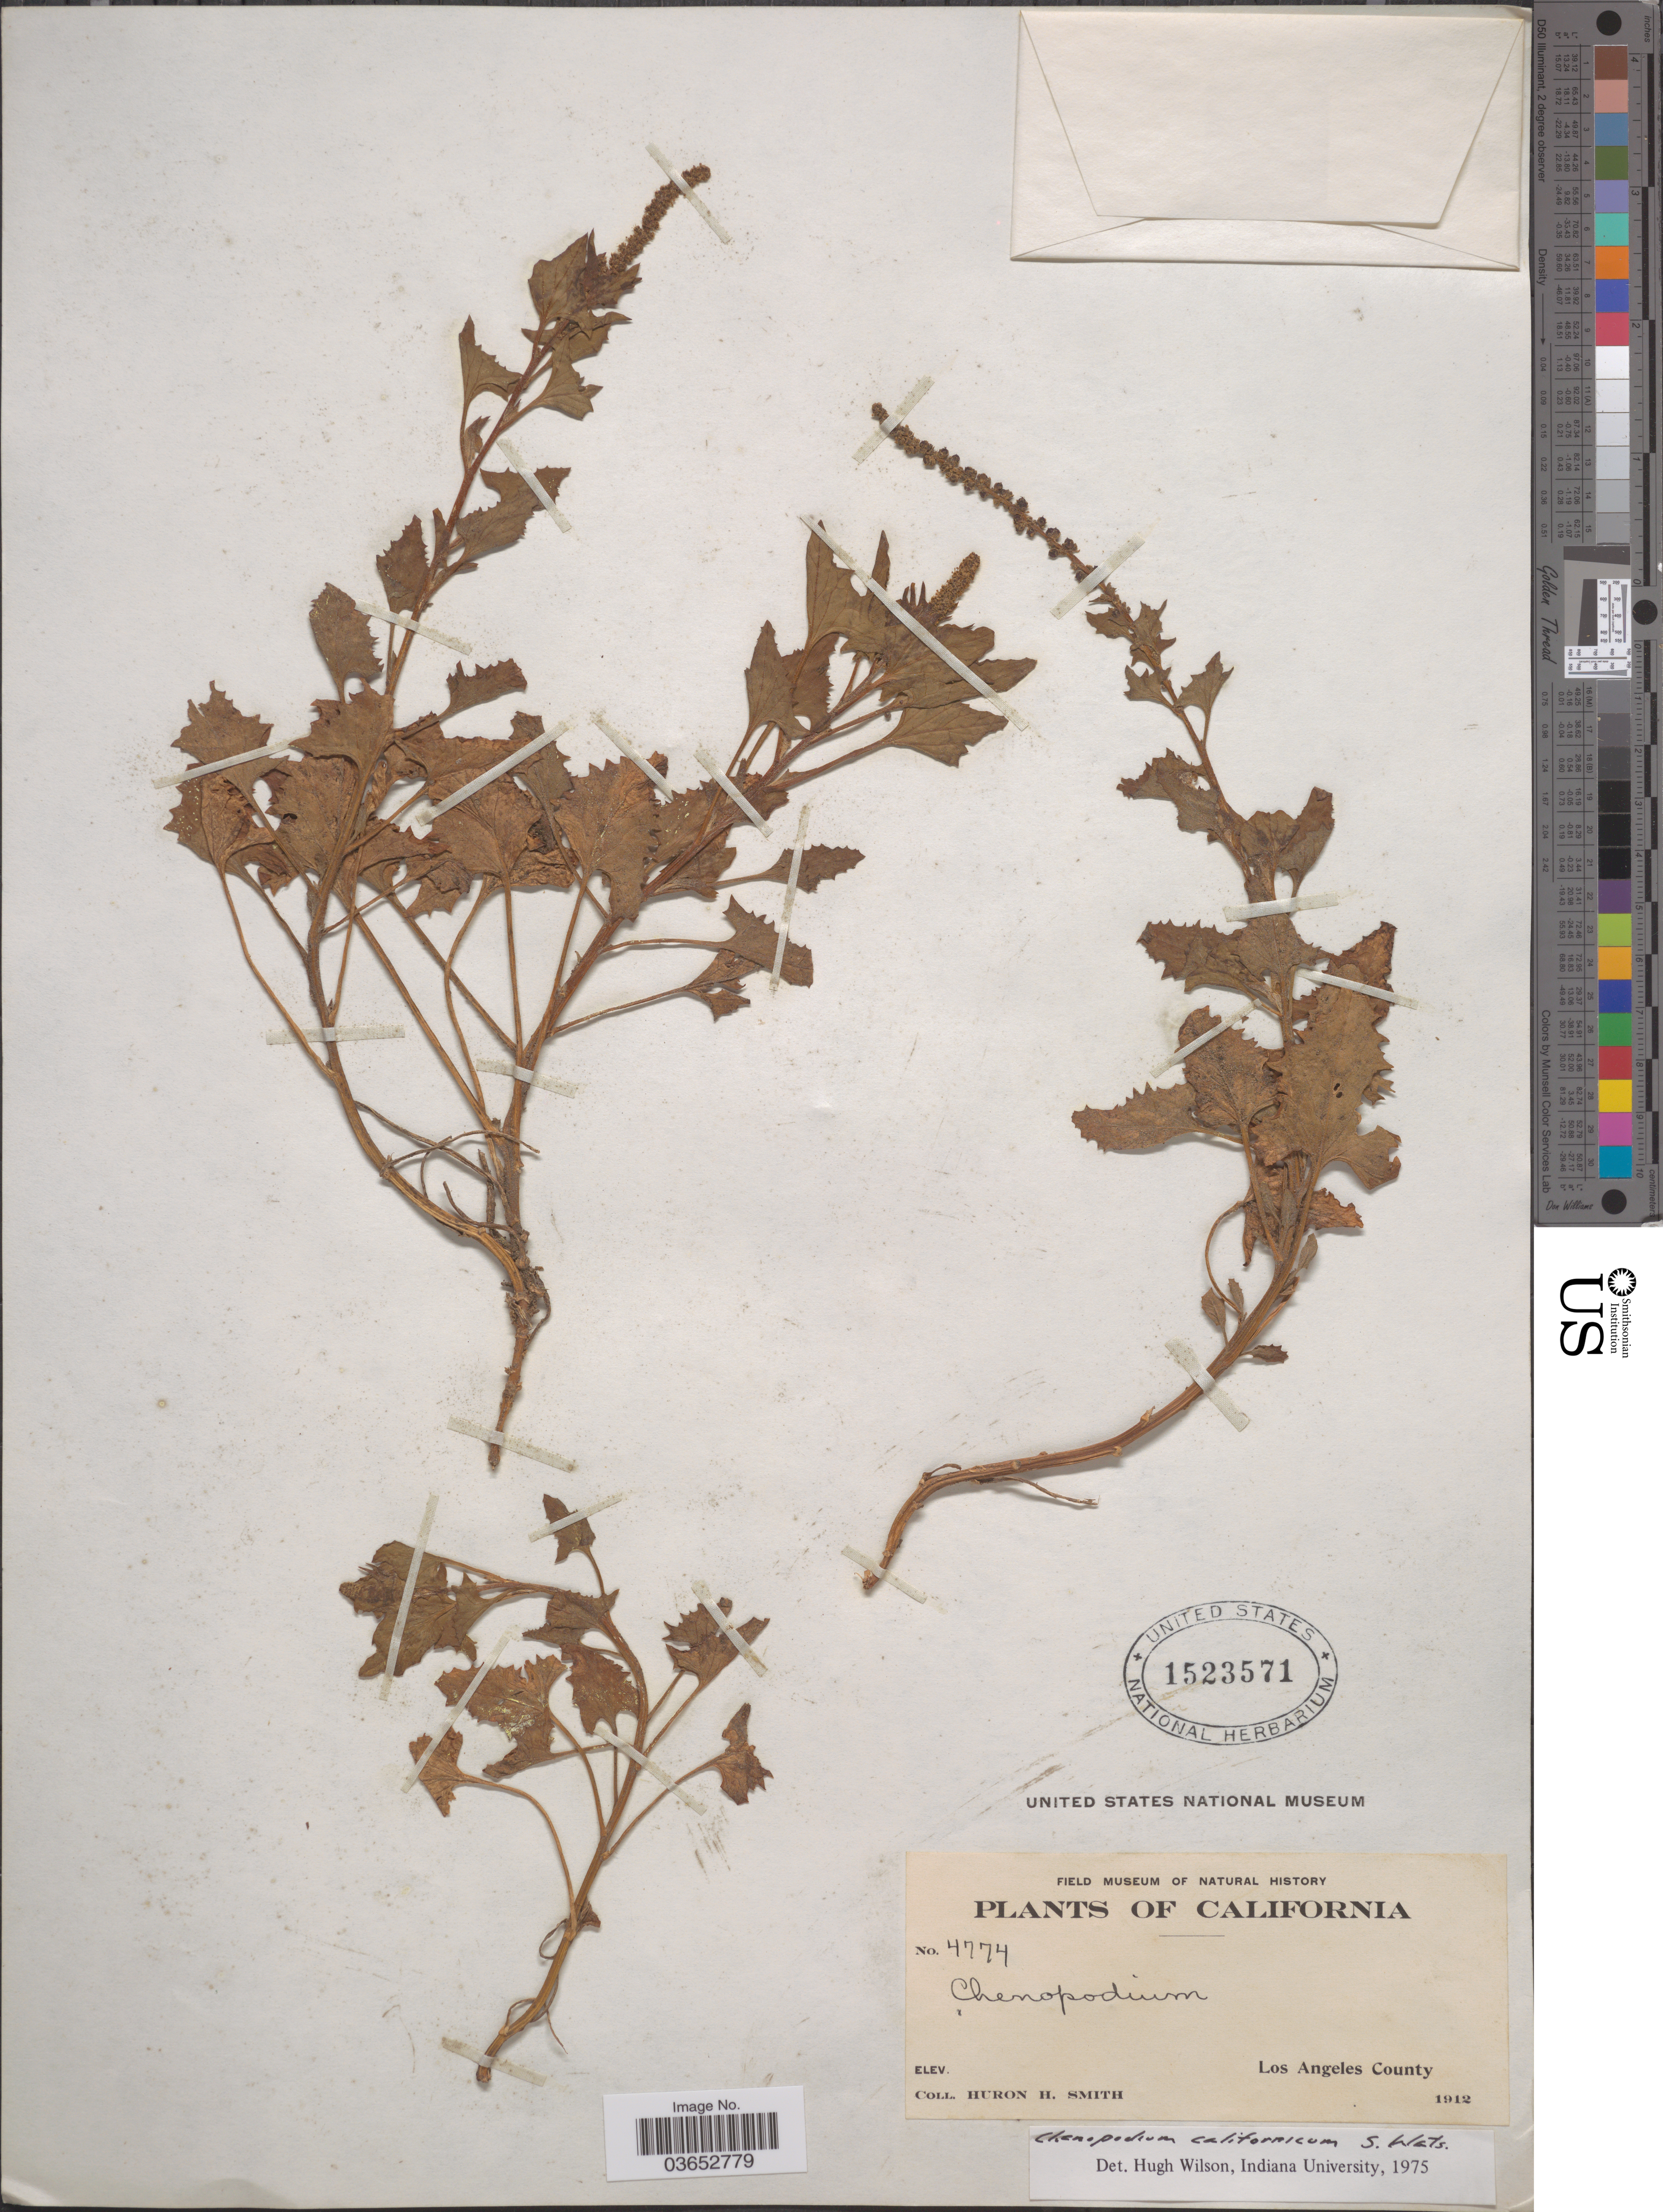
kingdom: Plantae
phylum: Tracheophyta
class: Magnoliopsida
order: Caryophyllales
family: Amaranthaceae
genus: Chenopodium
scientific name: Chenopodium californicum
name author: S. Watson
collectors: Huron H. Smith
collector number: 4774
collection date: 1912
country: United States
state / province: California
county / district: Los Angeles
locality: Los Angeles County.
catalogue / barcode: US 1523571